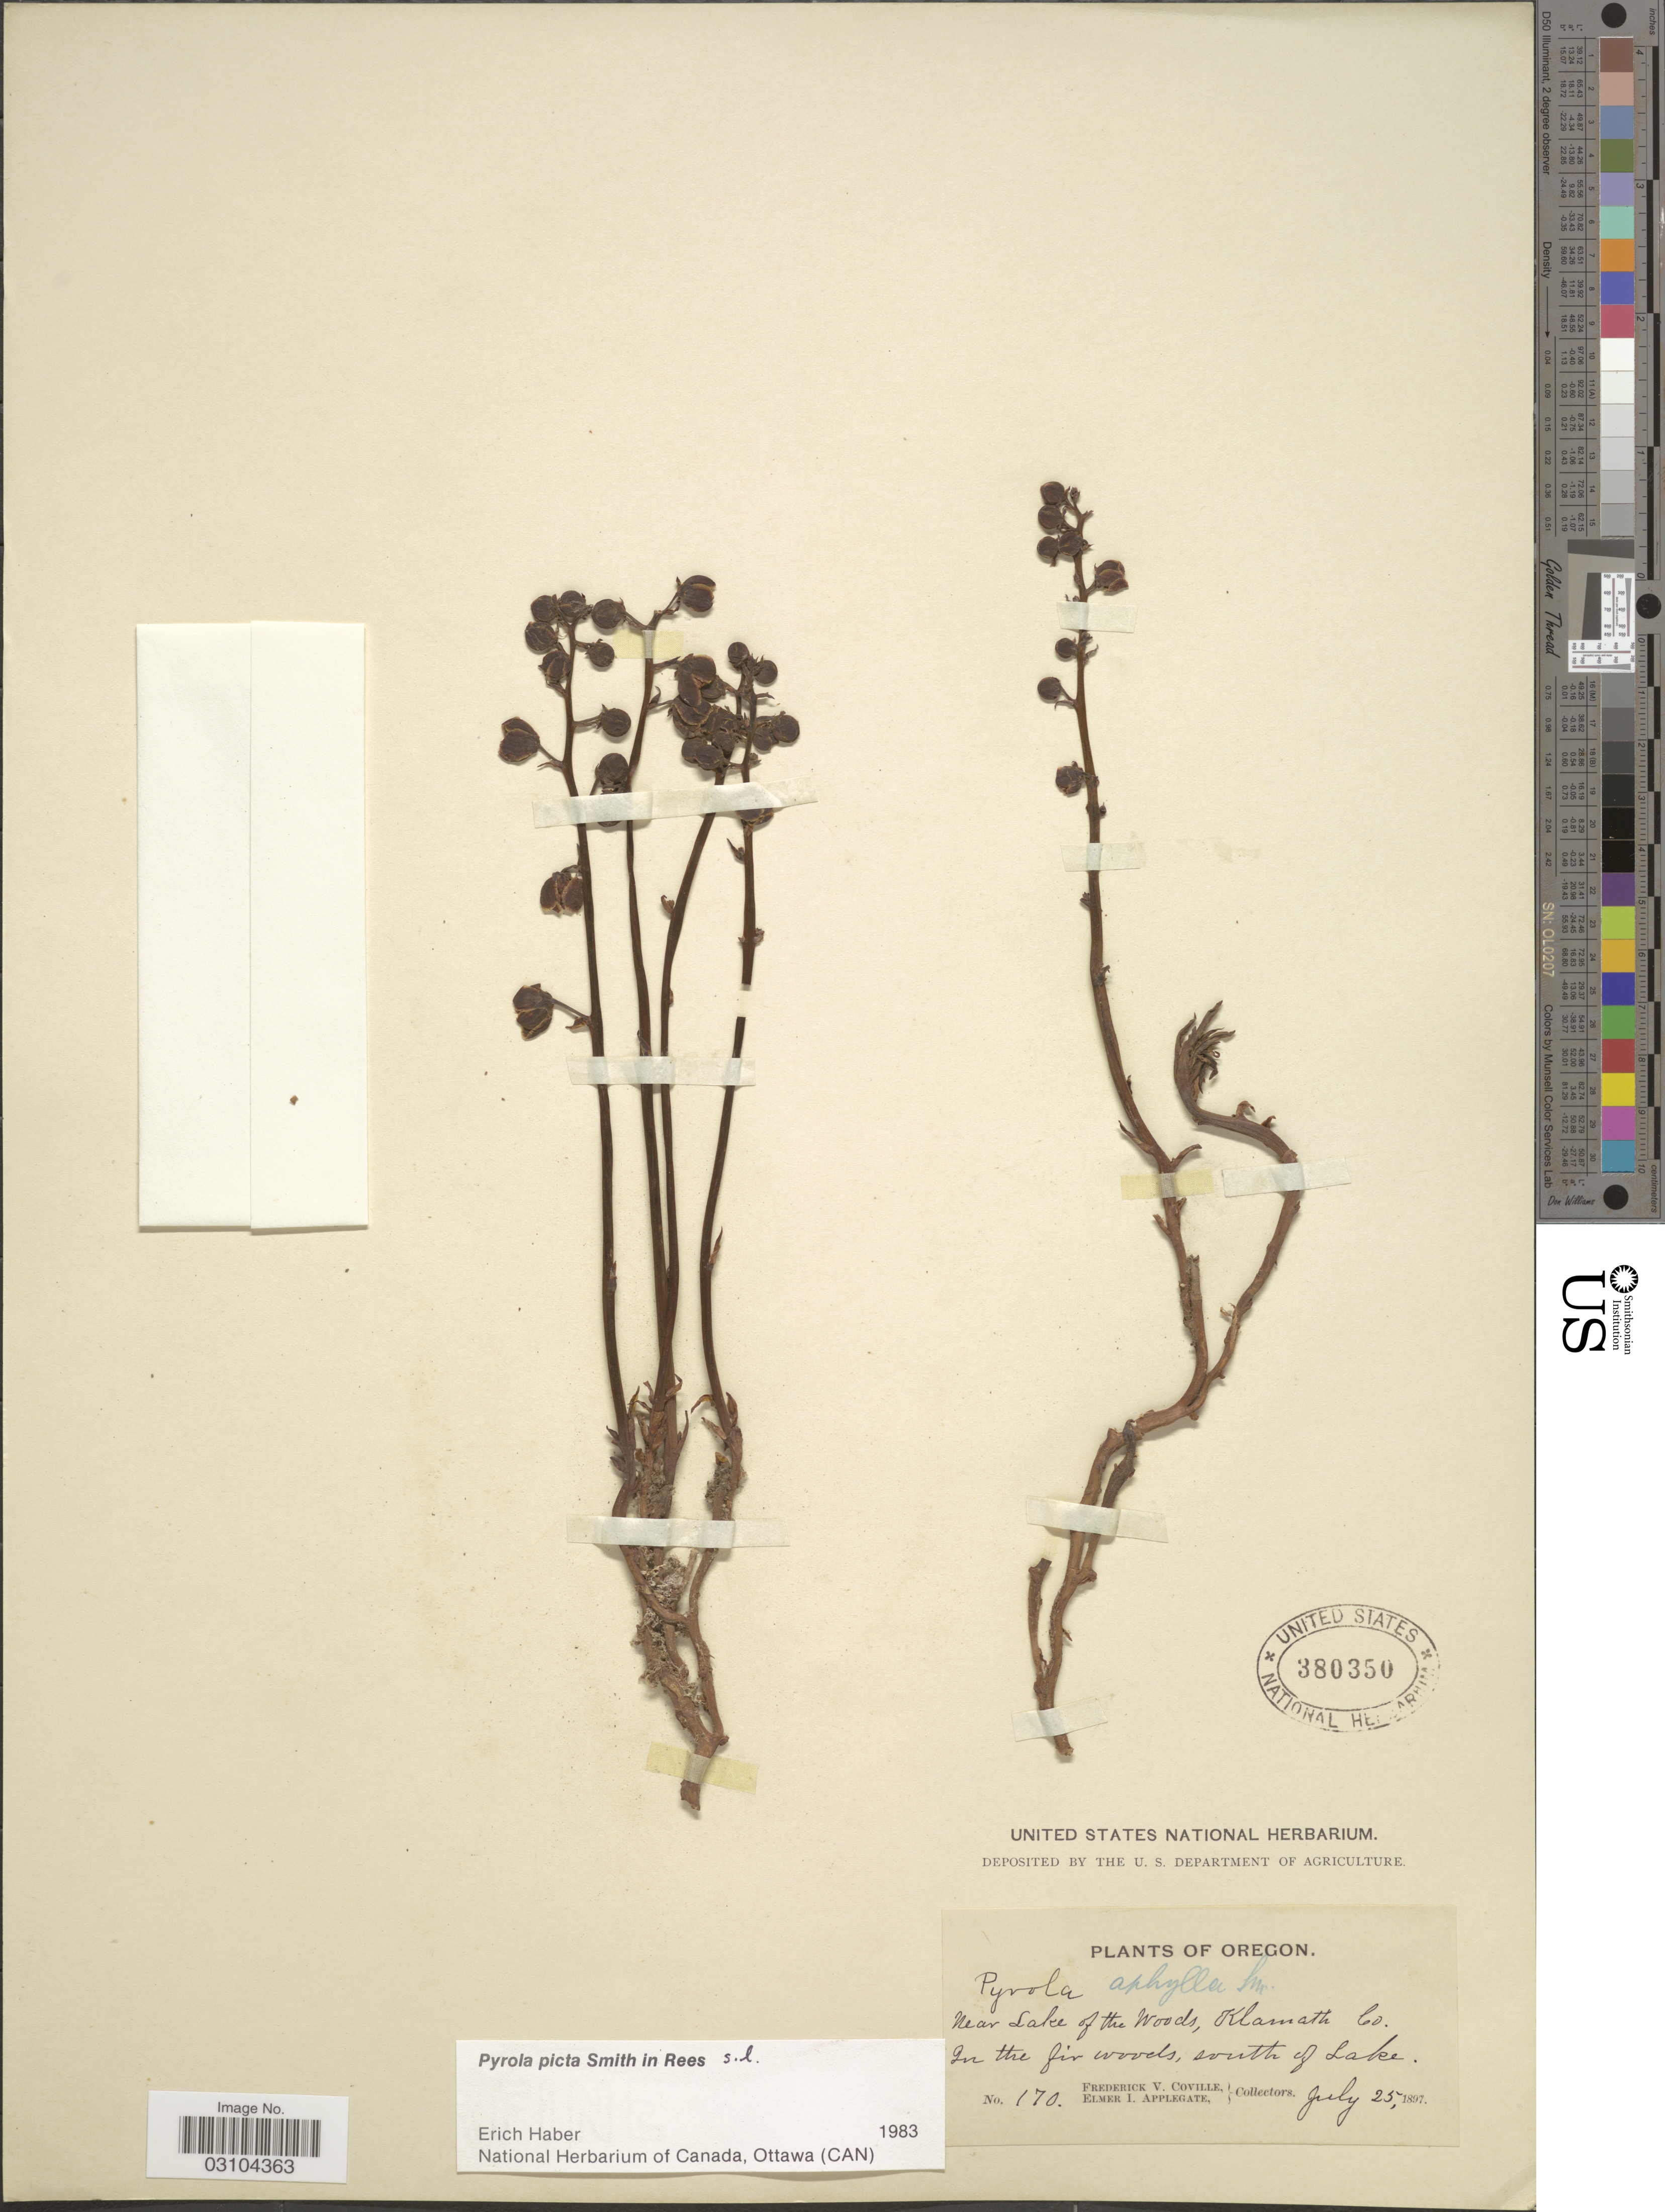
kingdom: Plantae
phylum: Tracheophyta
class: Magnoliopsida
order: Ericales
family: Ericaceae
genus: Pyrola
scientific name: Pyrola picta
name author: Sm. in Rees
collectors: F. V. Coville & E. I. Applegate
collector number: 170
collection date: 1897-07-25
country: United States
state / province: Oregon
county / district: Klamath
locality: Near Lake of the Woods, Klamath Co. In the fir woods, south of Lake.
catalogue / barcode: US 380350